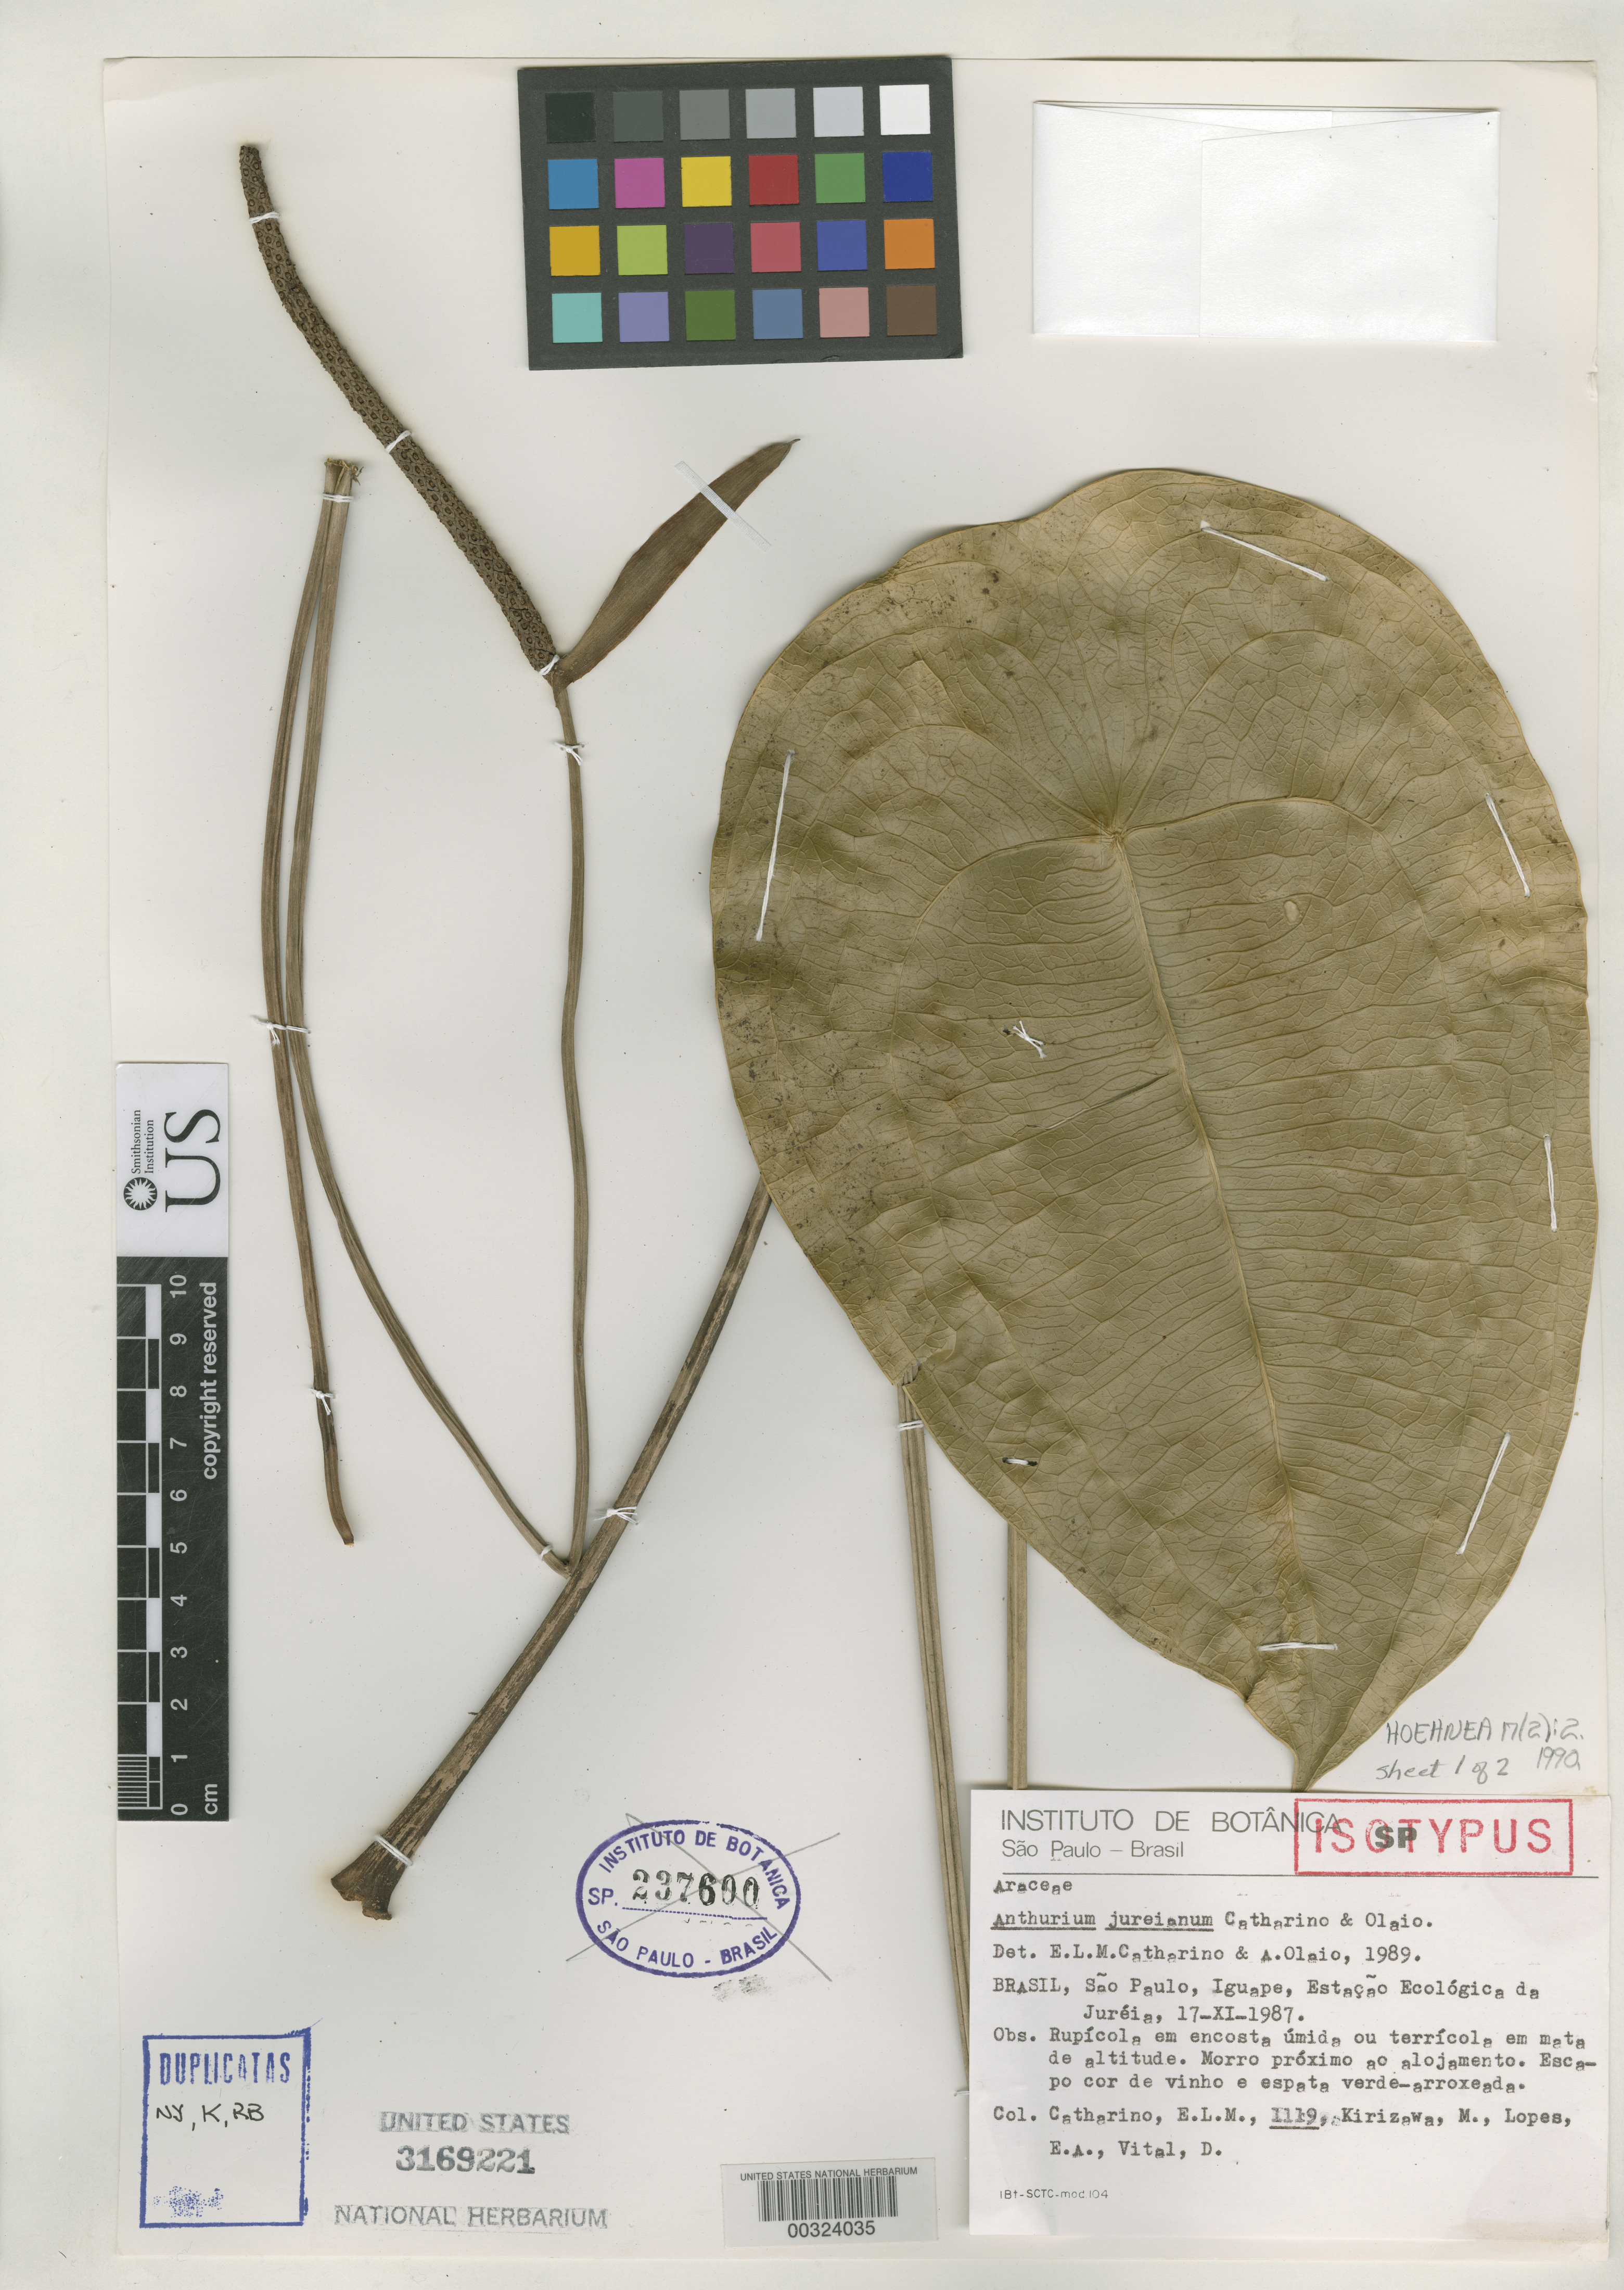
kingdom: Plantae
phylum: Tracheophyta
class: Liliopsida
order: Alismatales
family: Araceae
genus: Anthurium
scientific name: Anthurium jureianum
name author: Cath. & Olaio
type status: Isotype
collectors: E. L. Catharino, M. Kirizawa, E. A. Lopes & D. Vital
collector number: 1119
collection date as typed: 17 Nov 1987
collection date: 1987-11-17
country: Brazil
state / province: São Paulo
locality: Iguape, Estacao Ecologica da Jureia.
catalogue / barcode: US 3169221